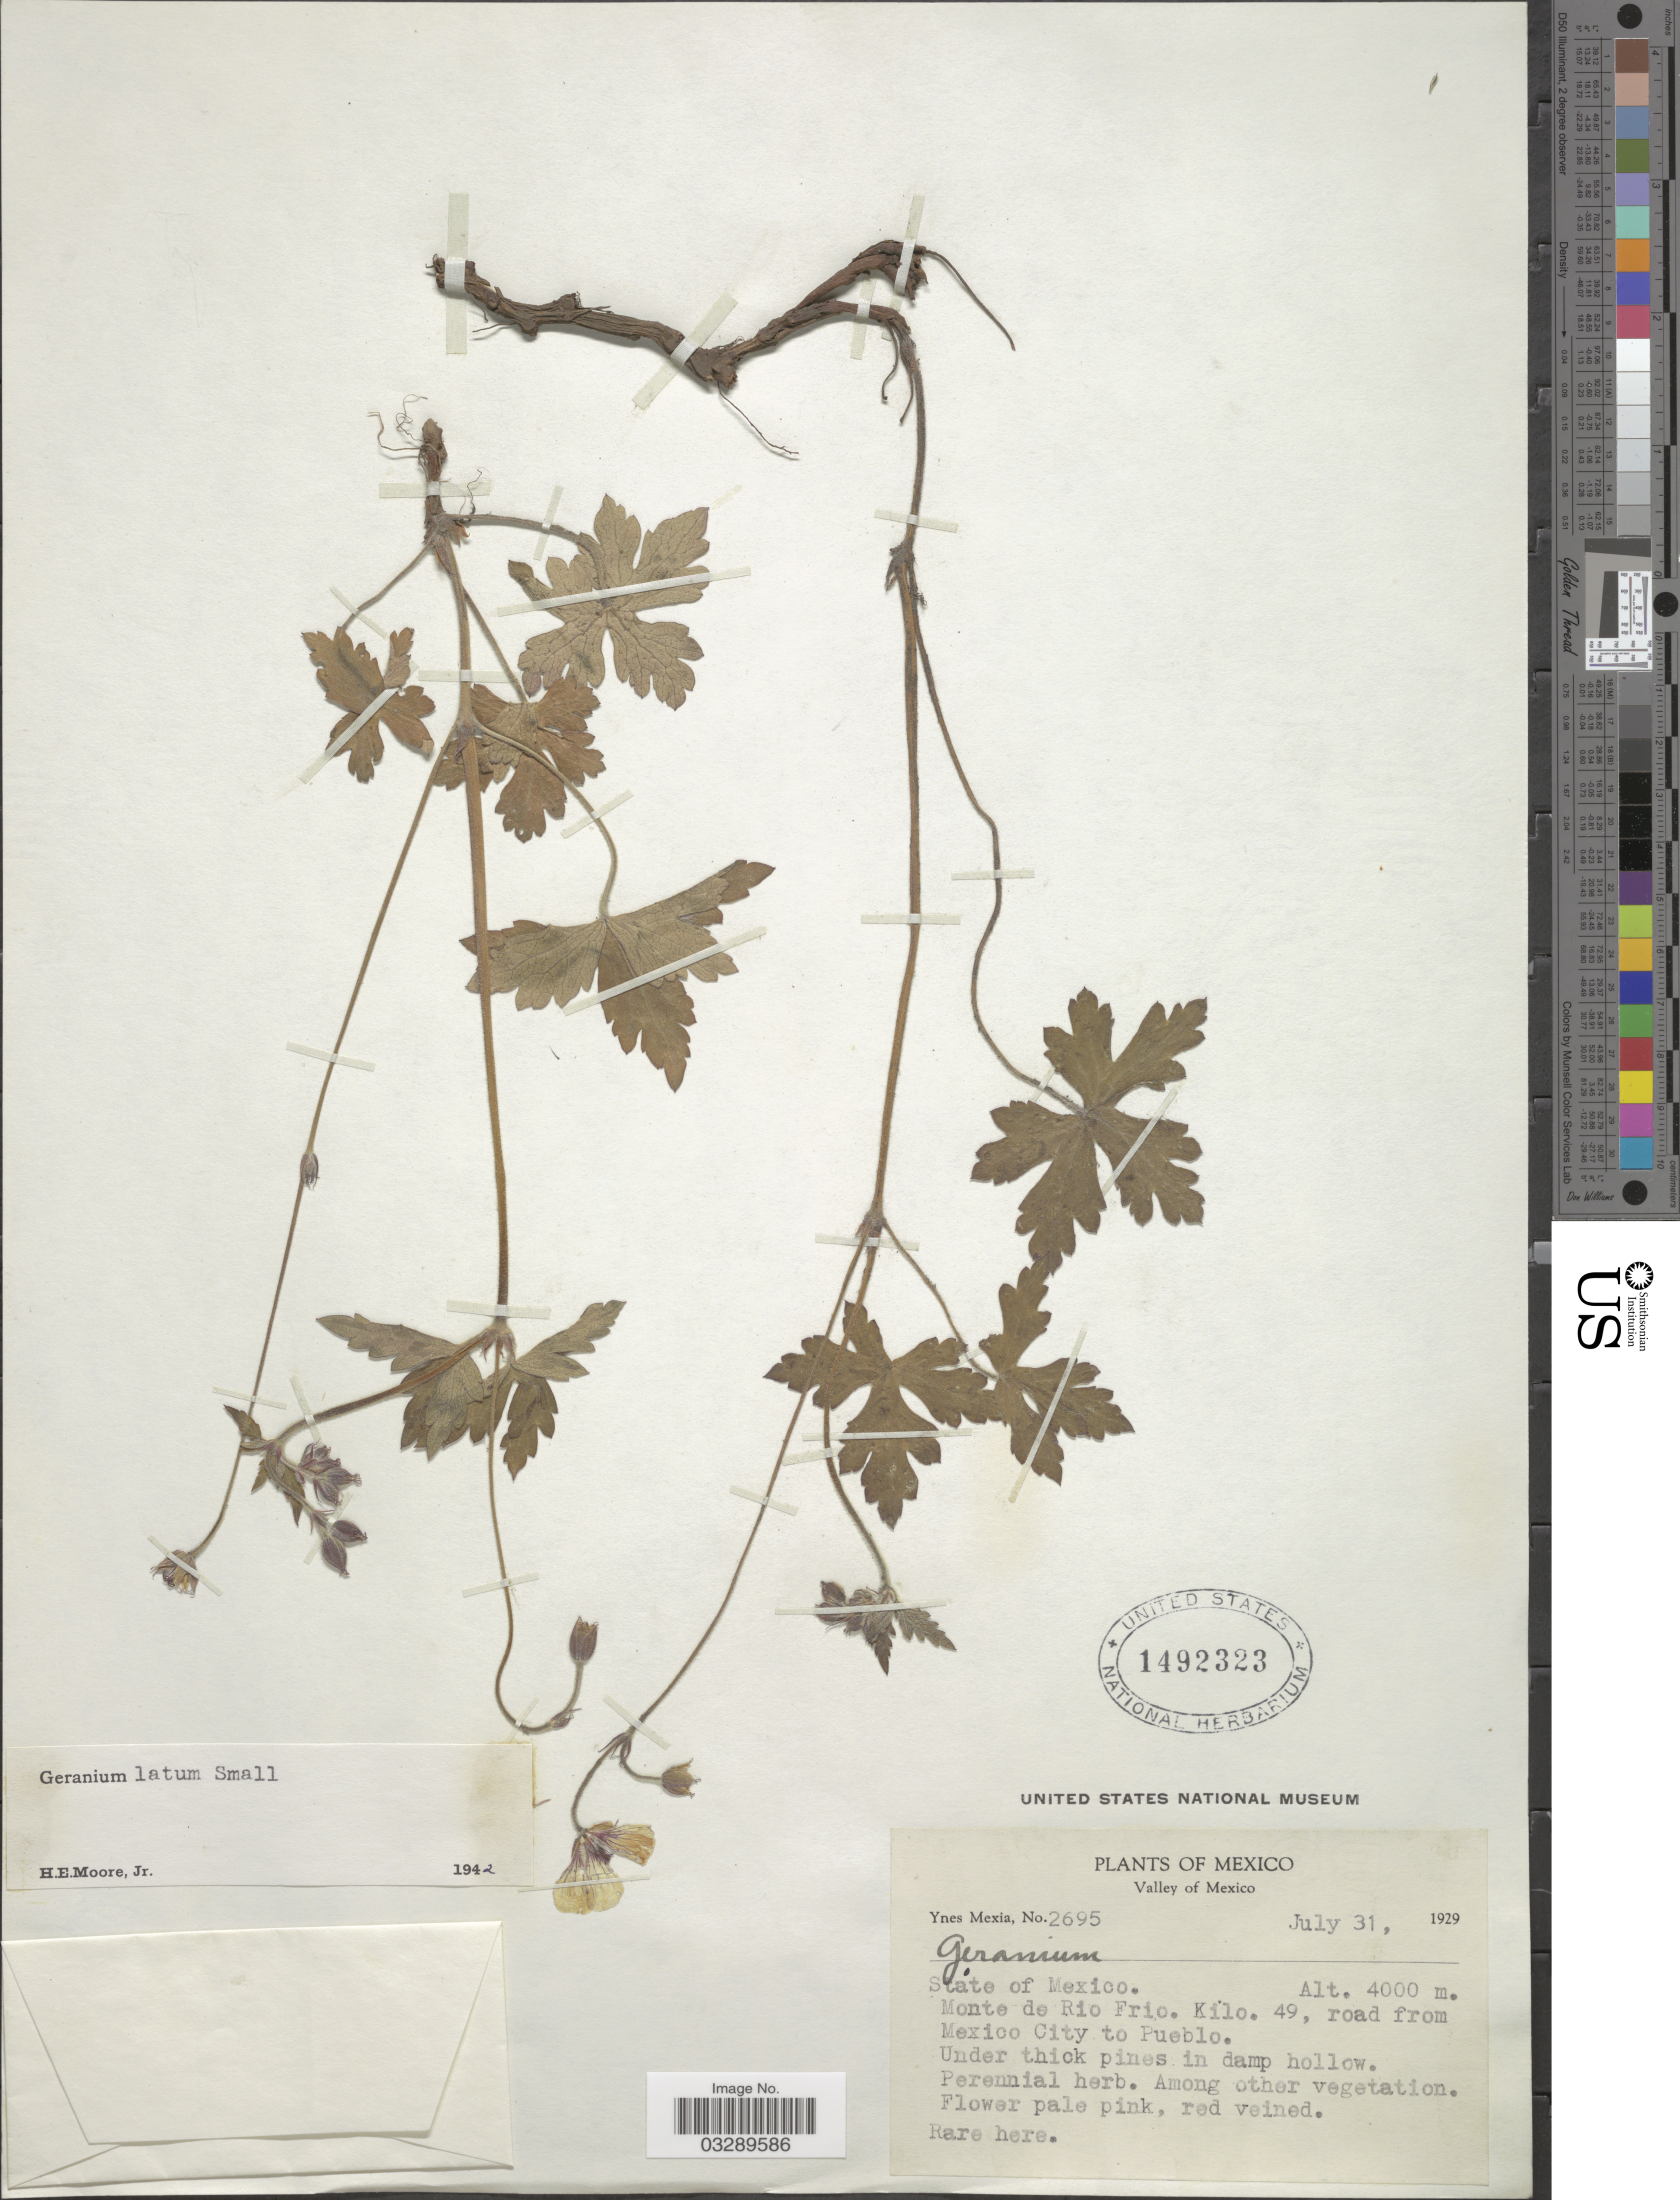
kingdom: Plantae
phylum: Tracheophyta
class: Magnoliopsida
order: Geraniales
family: Geraniaceae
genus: Geranium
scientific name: Geranium latum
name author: Small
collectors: Y. Mexia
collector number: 2695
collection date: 1929-07-31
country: Mexico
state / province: México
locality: Valley of Mexico. State of Mexico. Monte de Rio Frio. Kilo. 49, road from Mexico City to Pueblo.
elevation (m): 4000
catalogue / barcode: US 1492323